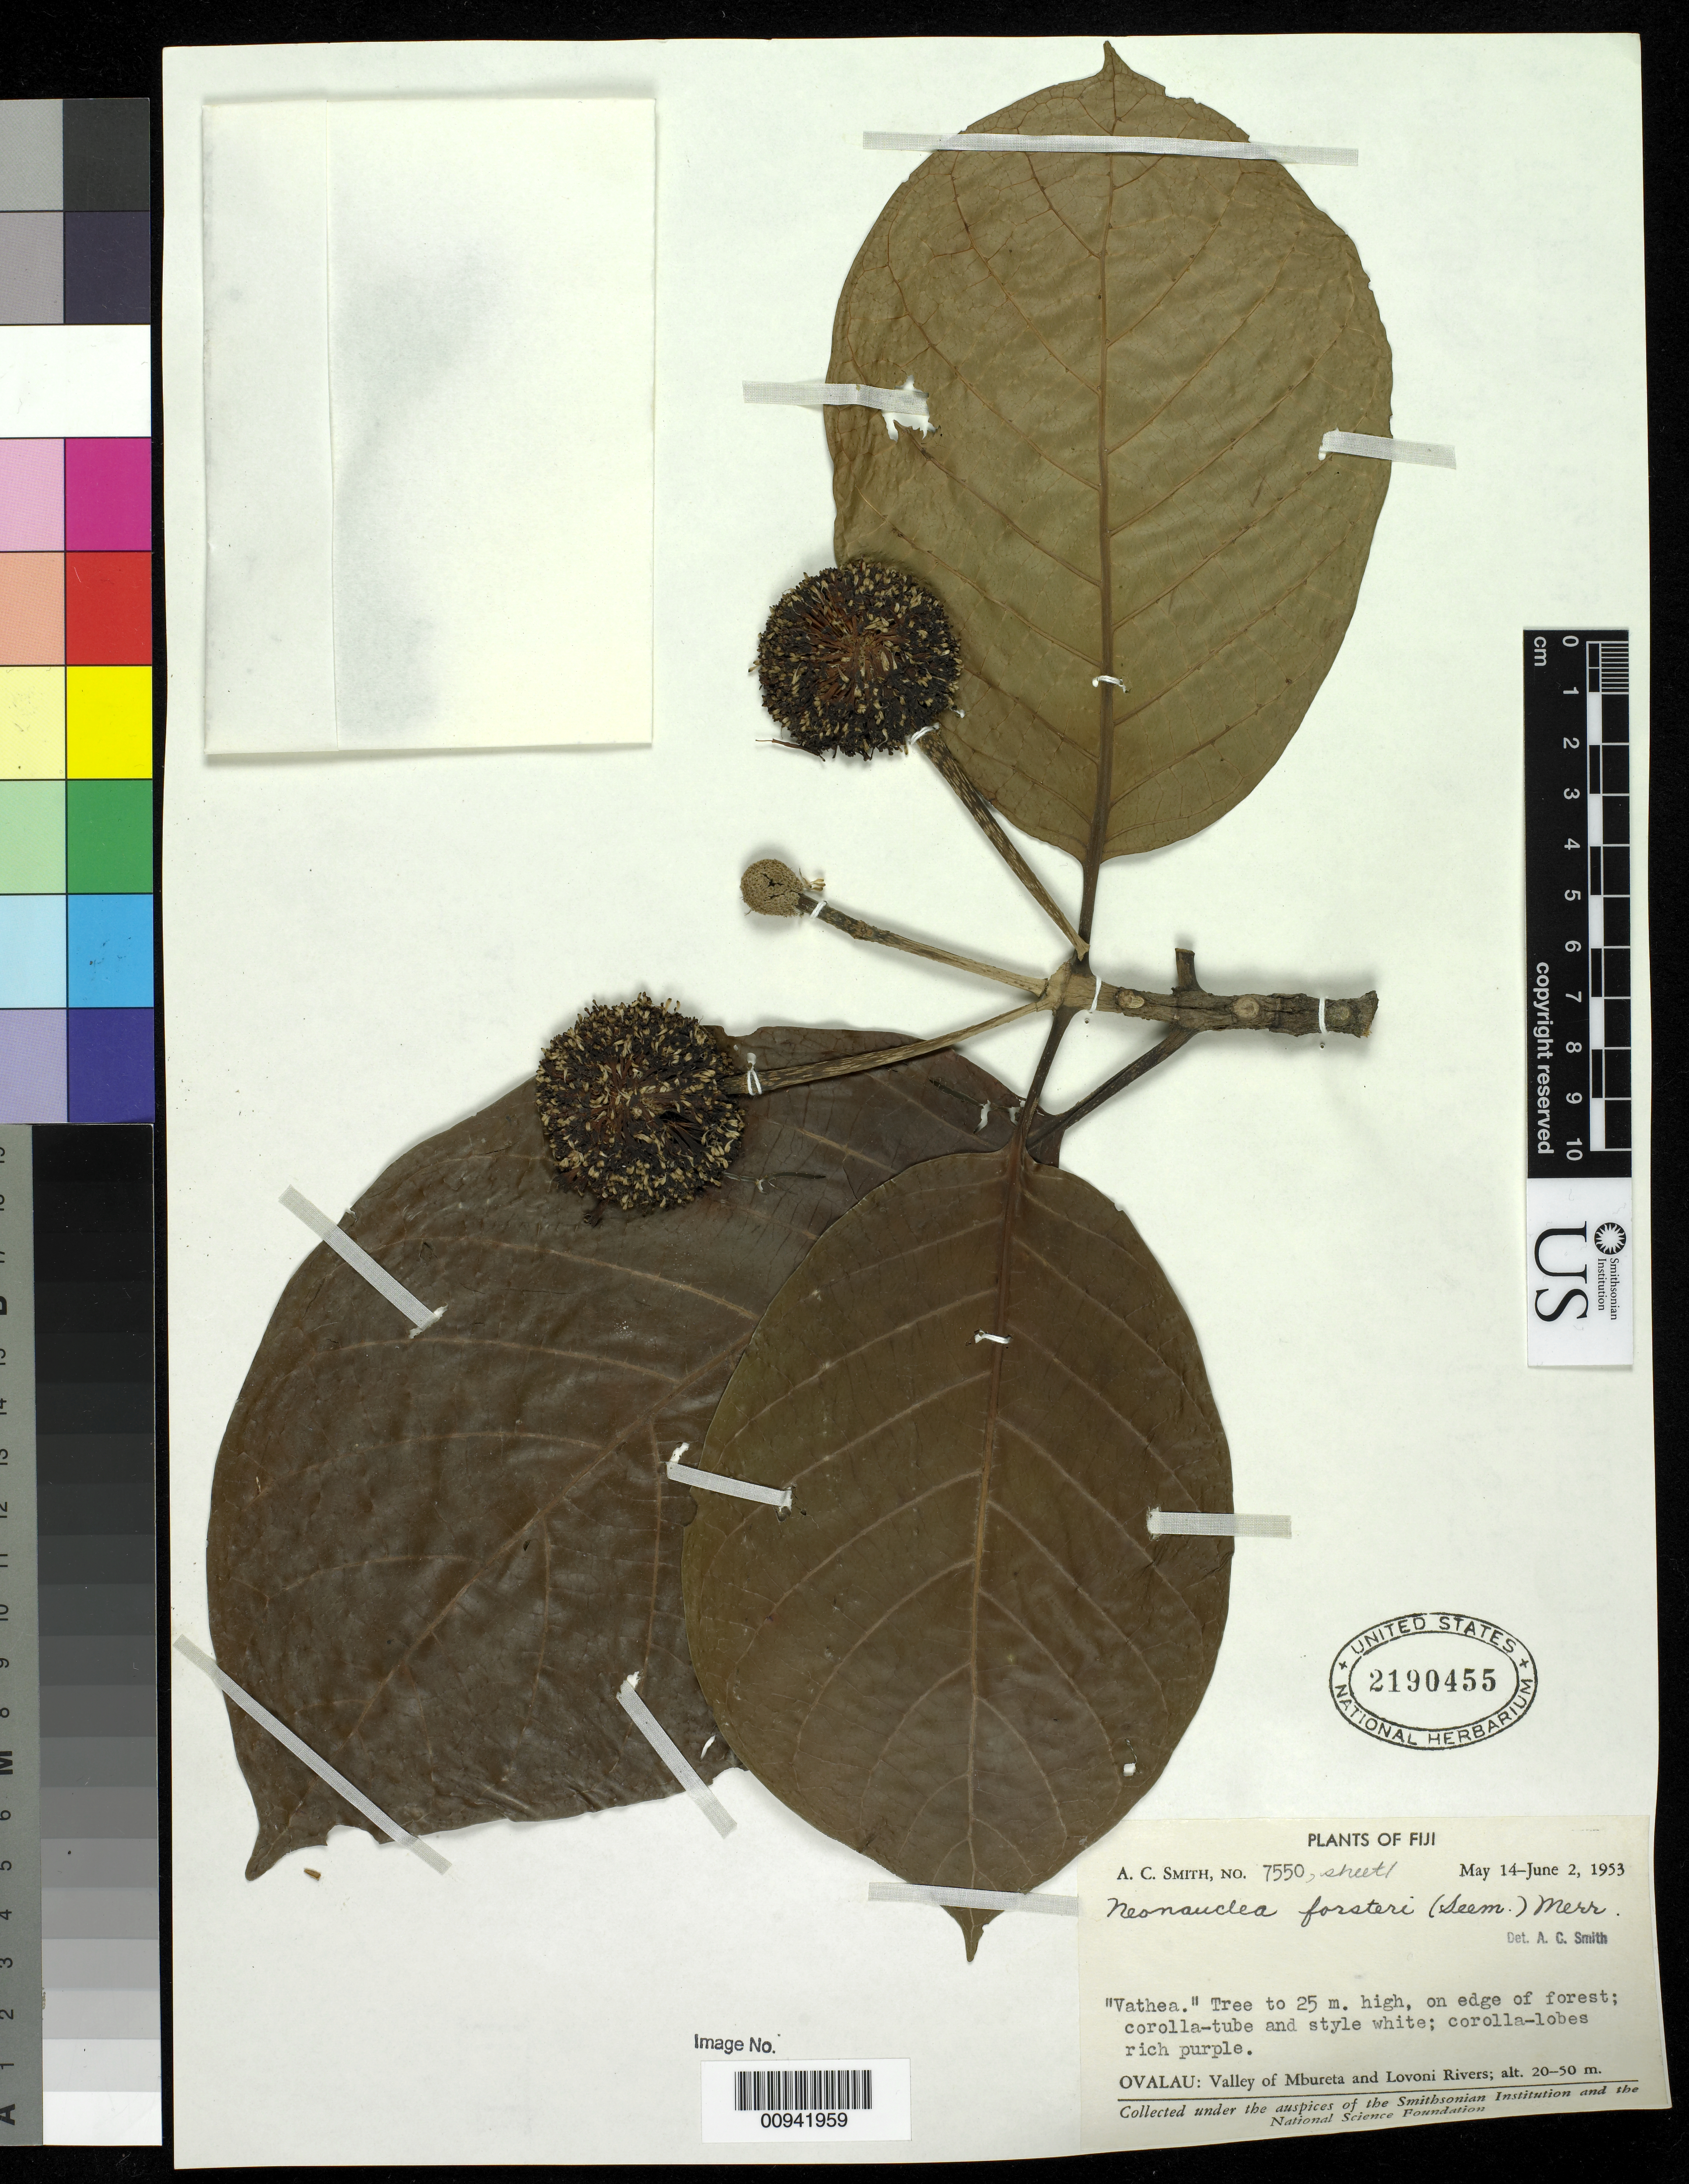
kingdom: Plantae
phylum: Tracheophyta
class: Magnoliopsida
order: Gentianales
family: Rubiaceae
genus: Neonauclea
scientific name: Neonauclea forsteri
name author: (Seem.) Merr.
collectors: C. A. Smith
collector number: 7550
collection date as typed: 14 May 1953 to 02 Jun 1953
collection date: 1953-05-14/1953-06-02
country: Fiji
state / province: Eastern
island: Ovalau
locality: Valley of Mbureta and Lovoni Rivers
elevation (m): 6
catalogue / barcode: US 2190455